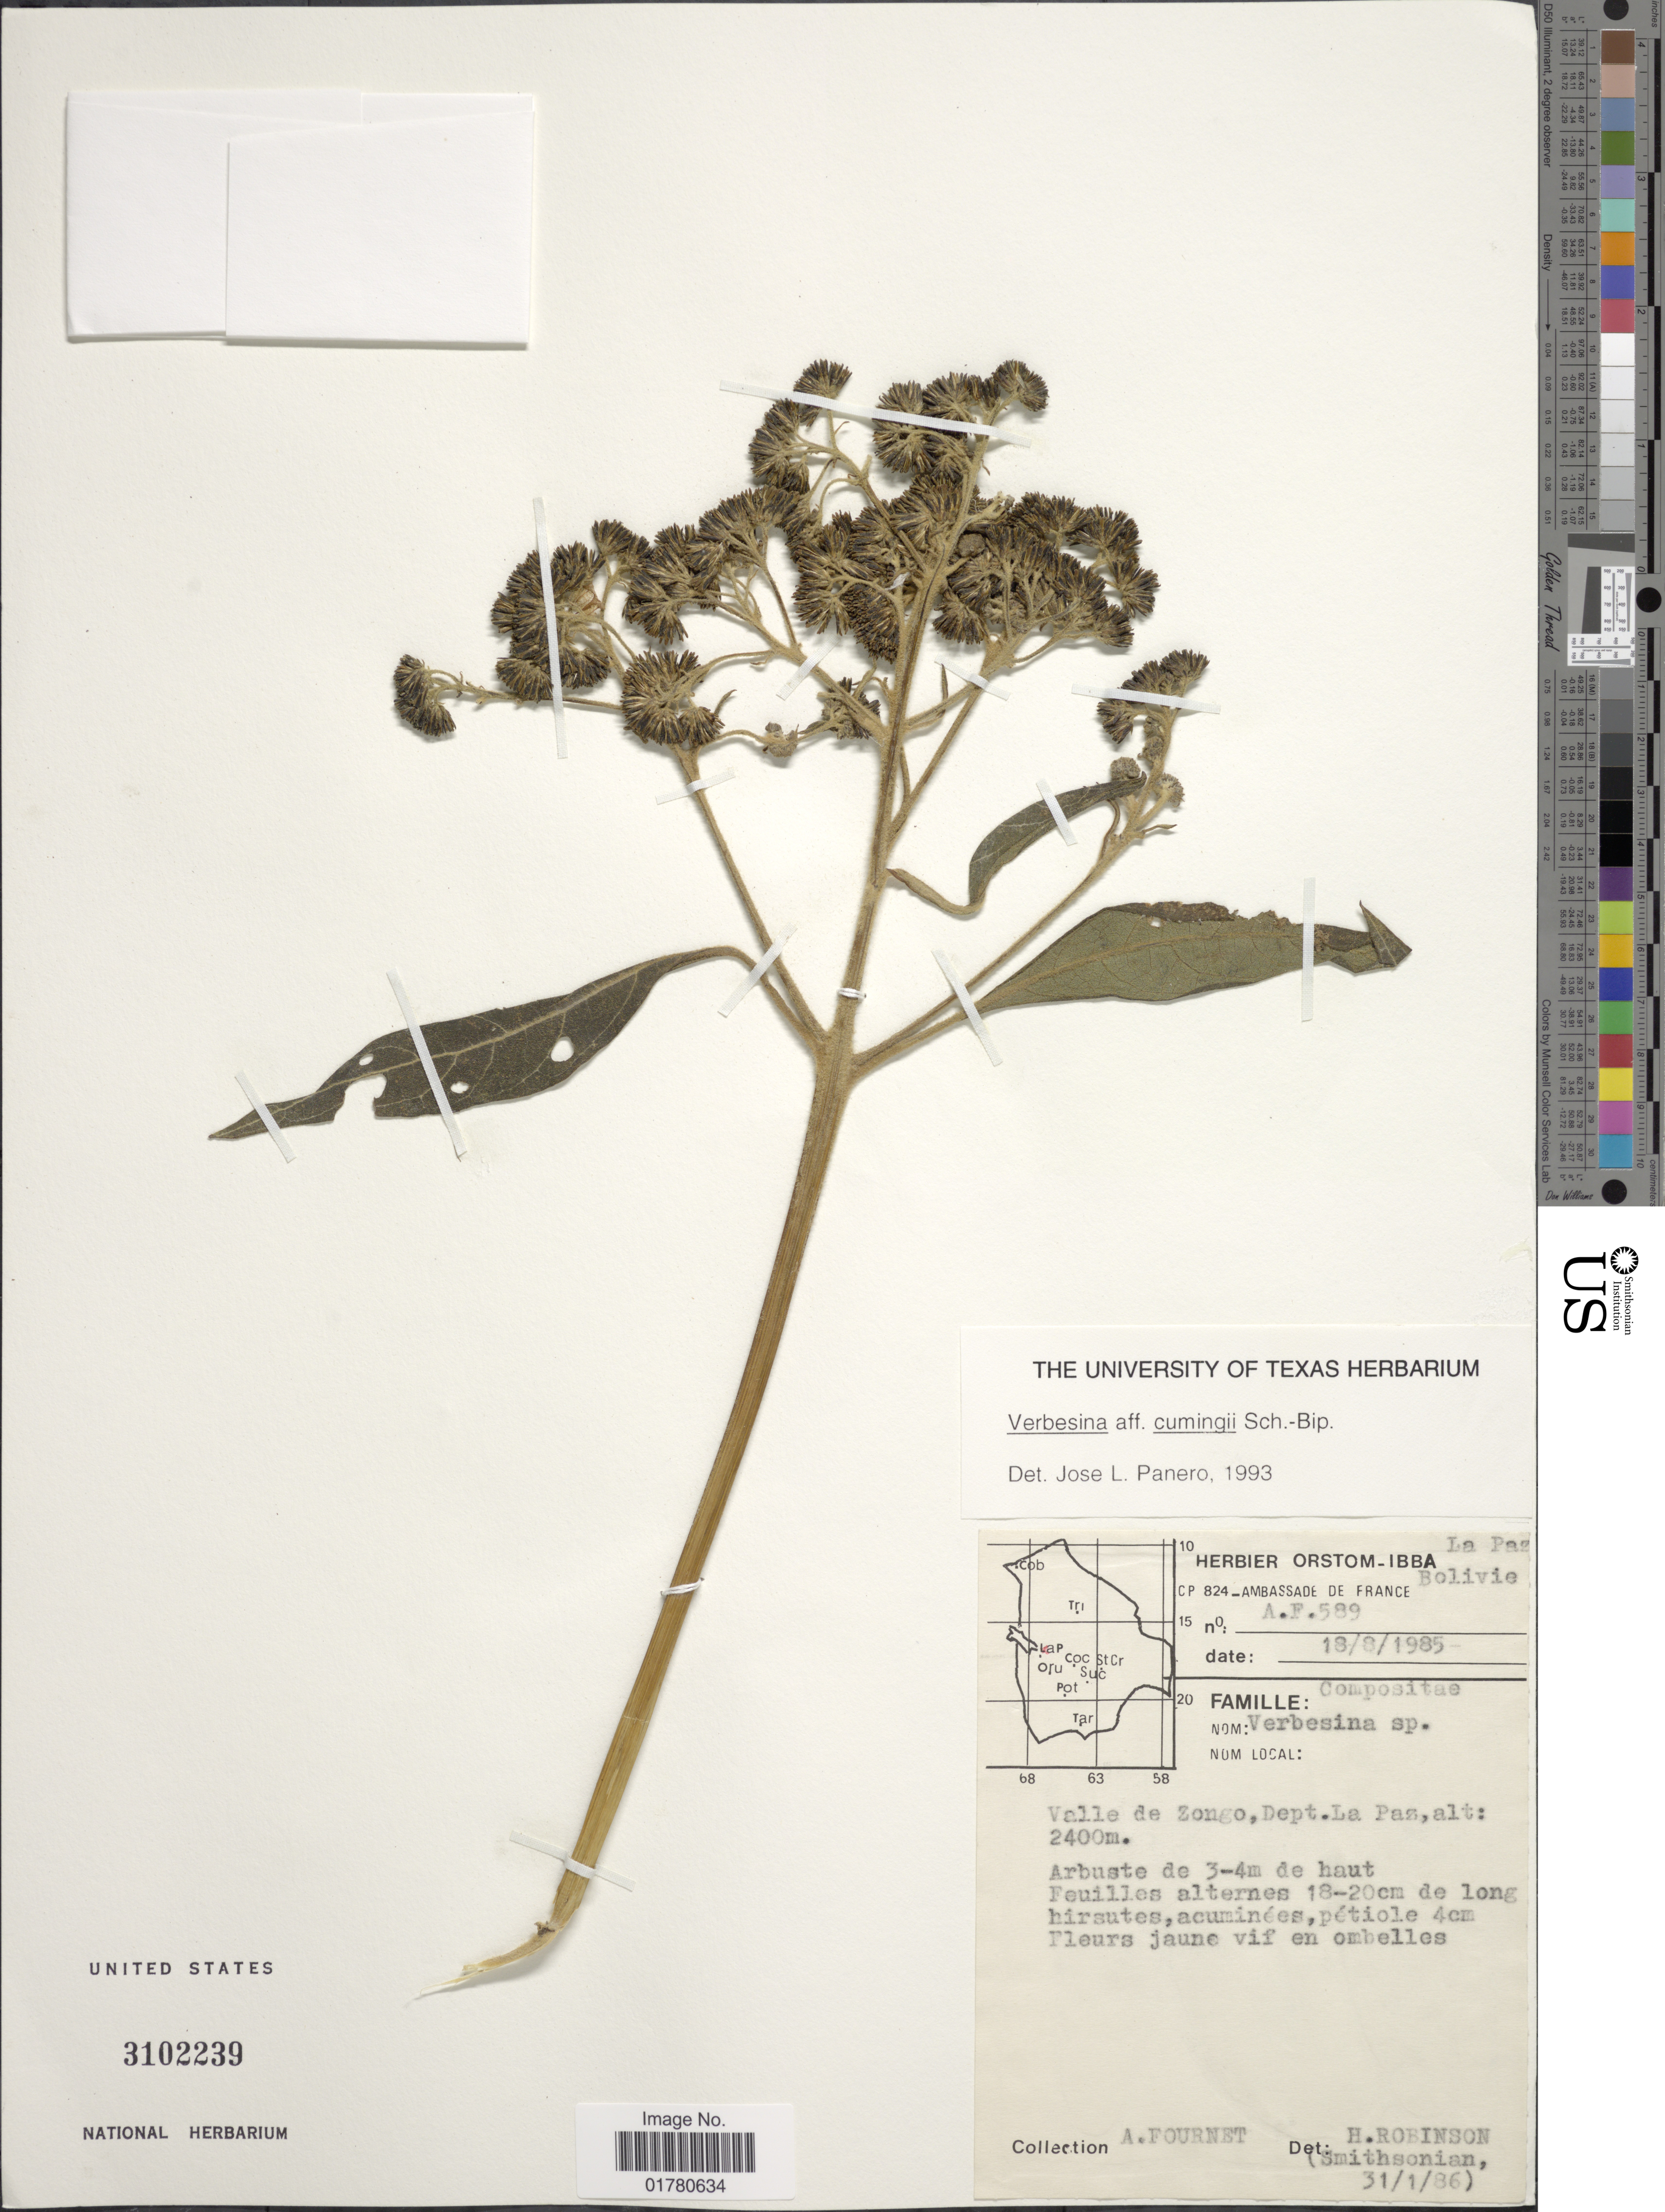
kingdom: Plantae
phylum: Tracheophyta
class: Magnoliopsida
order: Asterales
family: Asteraceae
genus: Verbesina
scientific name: Verbesina cumingii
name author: Sch. Bip. ex S.F. Blake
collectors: A. Fournet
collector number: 589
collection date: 1985-08-18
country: Bolivia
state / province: La Paz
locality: Valle de Zongo, Dept La Paz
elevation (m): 2400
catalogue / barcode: US 3102239